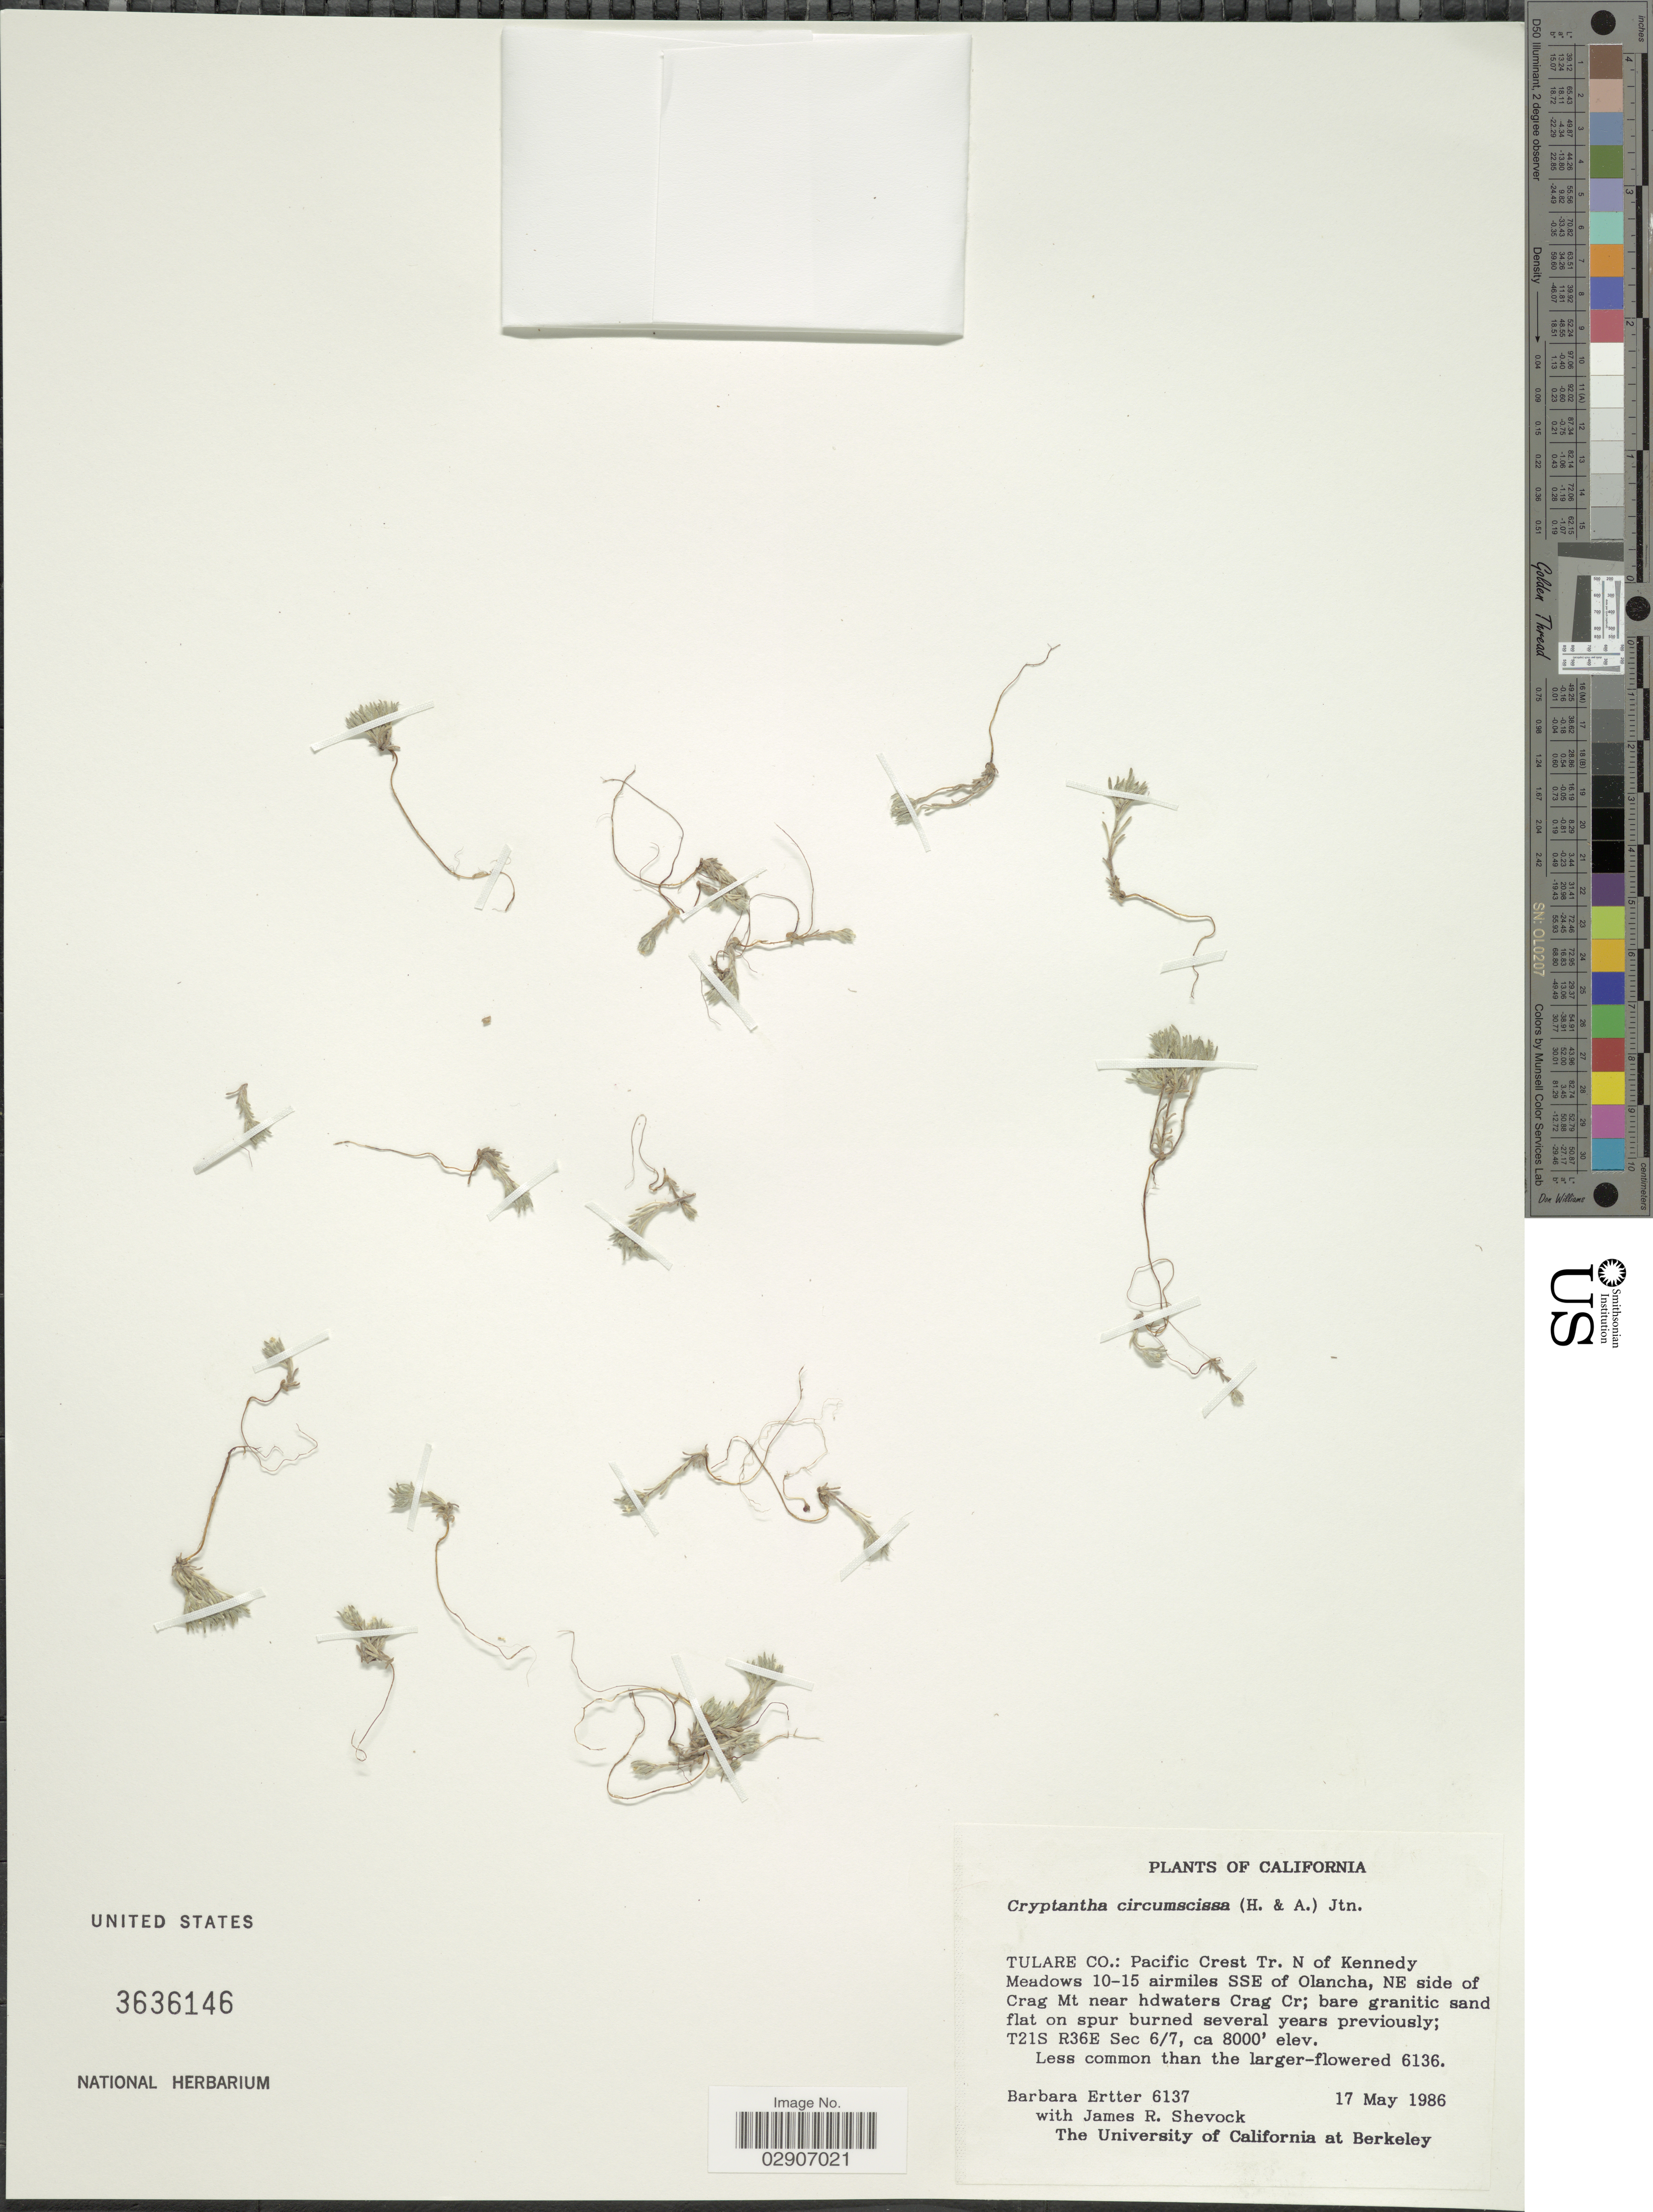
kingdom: Plantae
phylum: Tracheophyta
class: Magnoliopsida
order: Boraginales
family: Boraginaceae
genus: Cryptantha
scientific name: Cryptantha circumscissa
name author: (Hook. & Arn.) I.M. Johnst.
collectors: B. Ertter & J. R. Shevock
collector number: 6137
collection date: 1986-05-17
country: United States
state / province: California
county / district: Tulare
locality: Tulare Co.: Pacific Crest Tr. N of Kennedy Meadows 10-15 airmiles SSE of Olancha, NE Side of Crag Mt near hdwaters Crag Cr.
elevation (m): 2438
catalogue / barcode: US 3636146